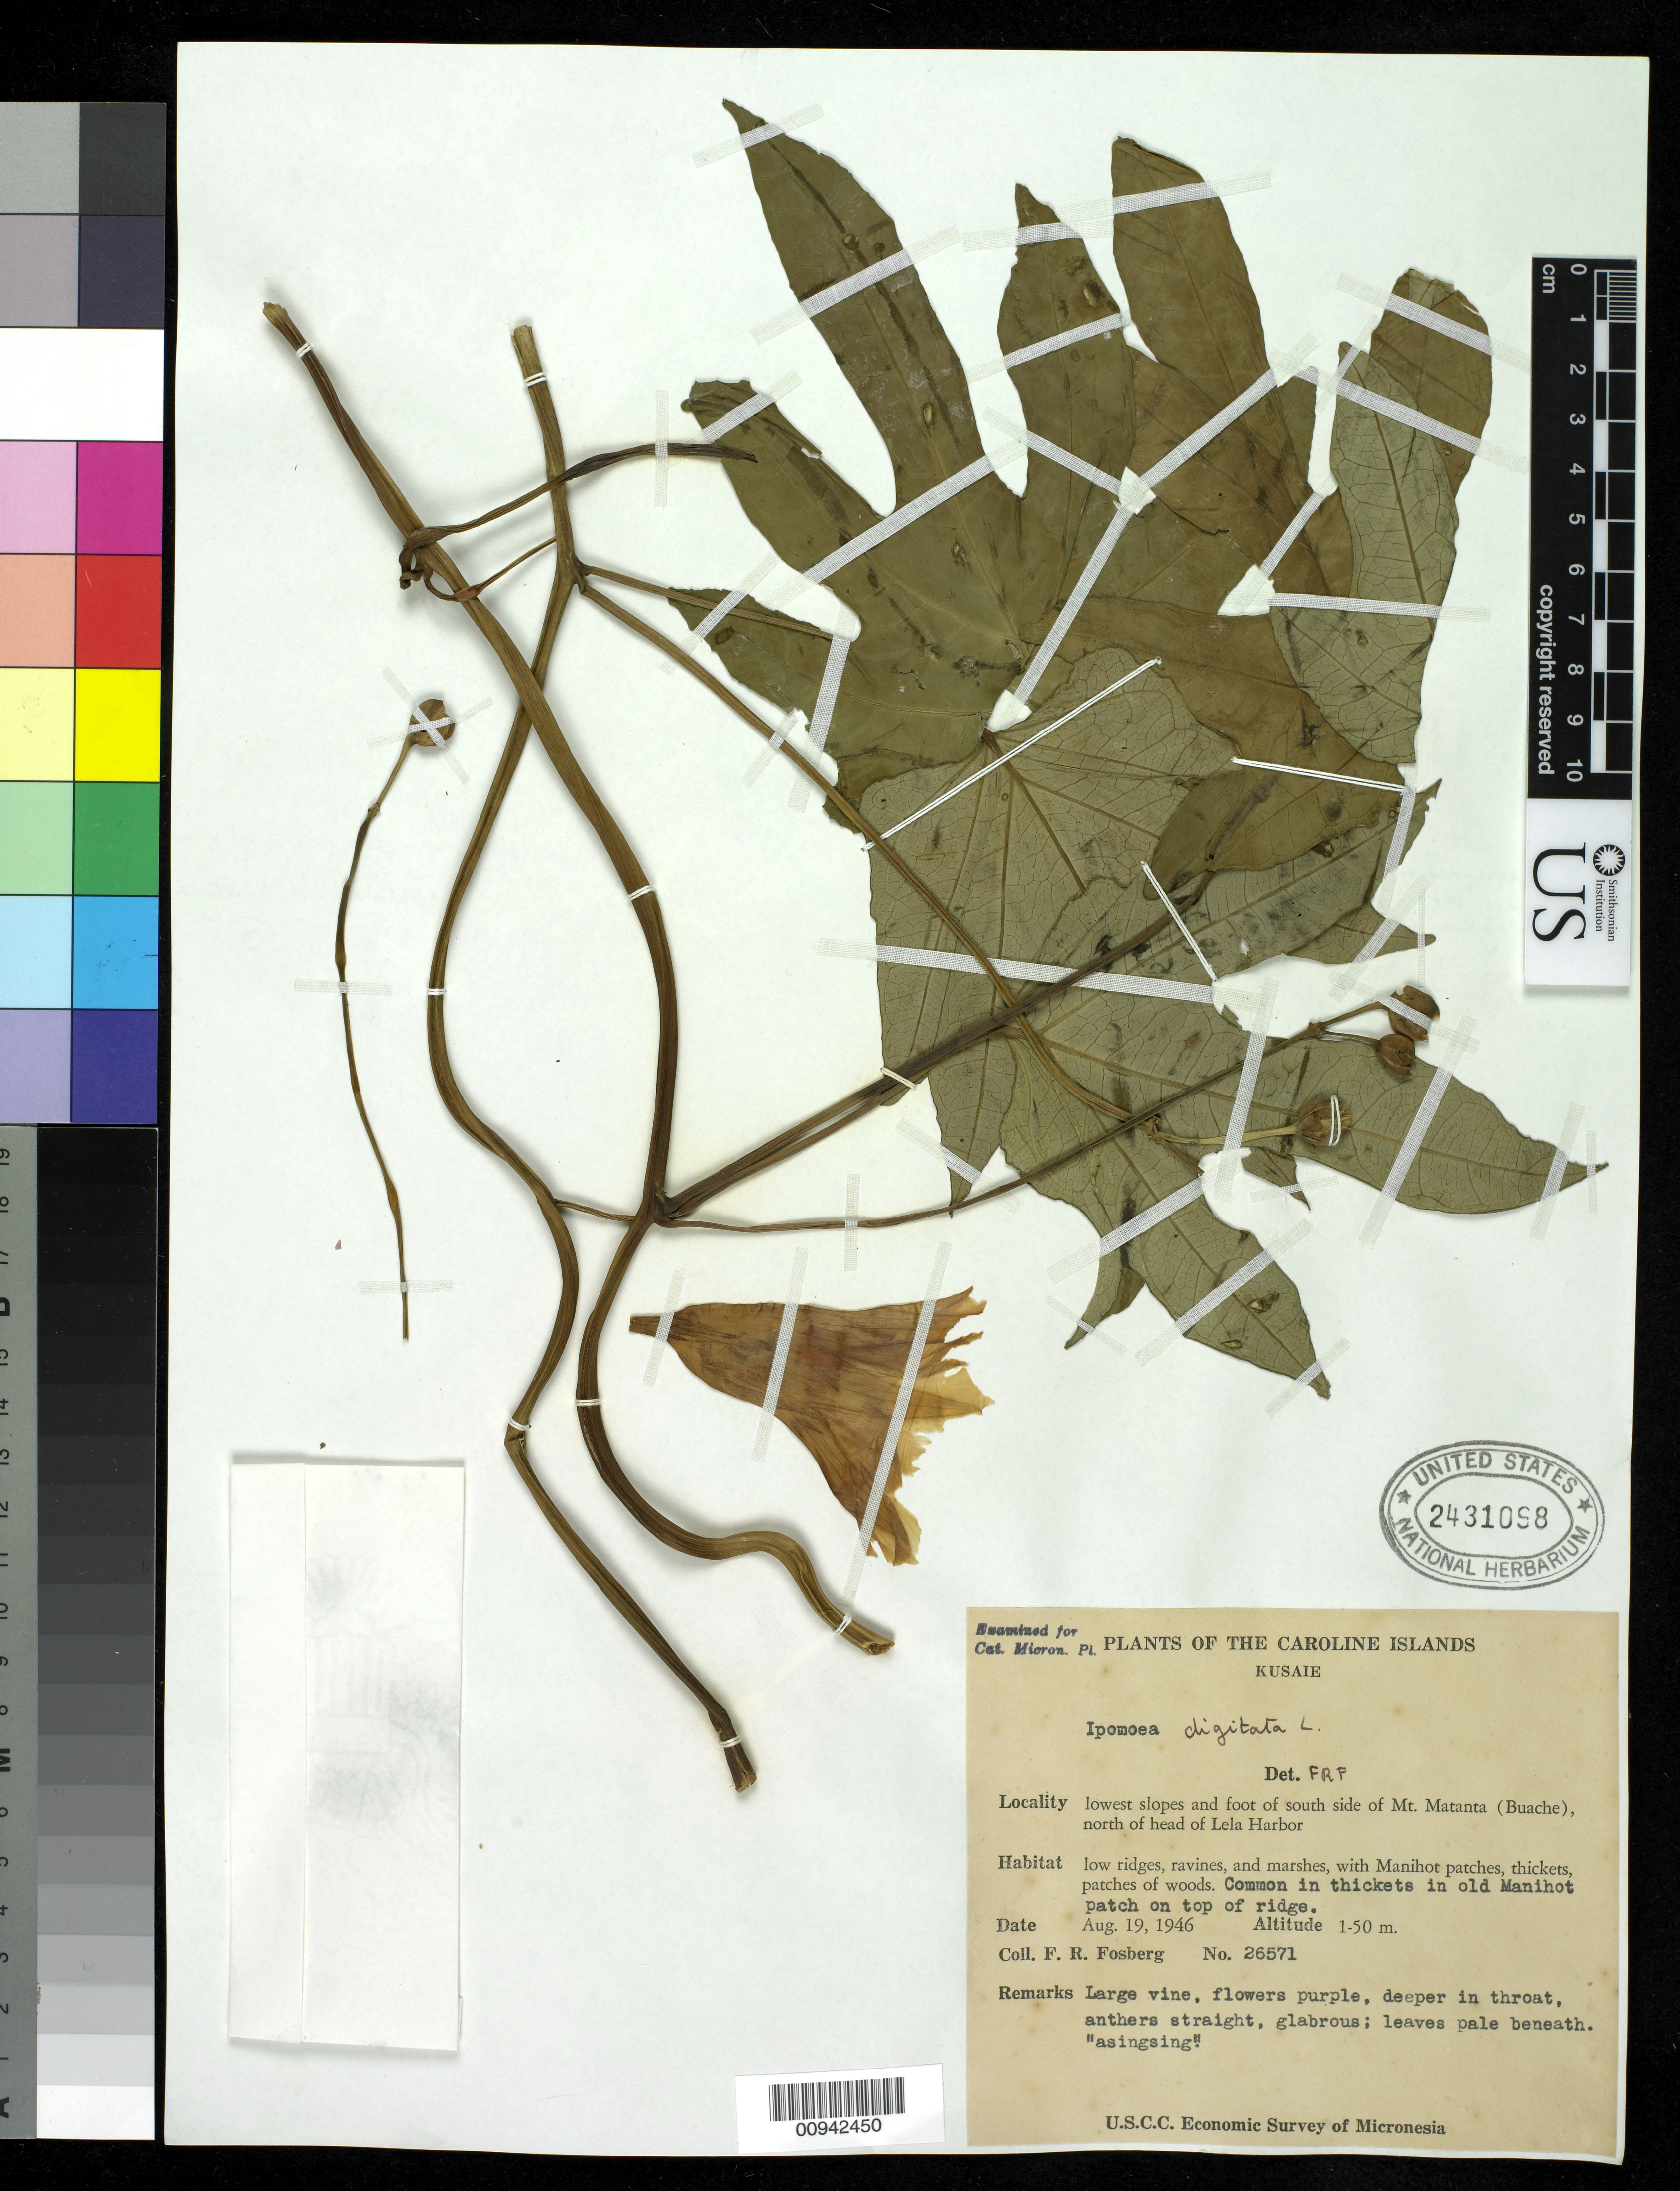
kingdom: Plantae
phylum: Tracheophyta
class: Magnoliopsida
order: Solanales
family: Convolvulaceae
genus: Ipomoea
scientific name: Ipomoea mauritiana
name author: Jacq.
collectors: F. R. Fosberg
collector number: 26571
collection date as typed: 19 Aug 1946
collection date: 1946-08-19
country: Micronesia, Federated States of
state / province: Kosrae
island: Kosrae [Kusaie]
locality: lowest slopes and foot of south side of Mt. Matanta (Bauche) north of head of Lela Harbor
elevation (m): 1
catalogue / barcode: US 2431058